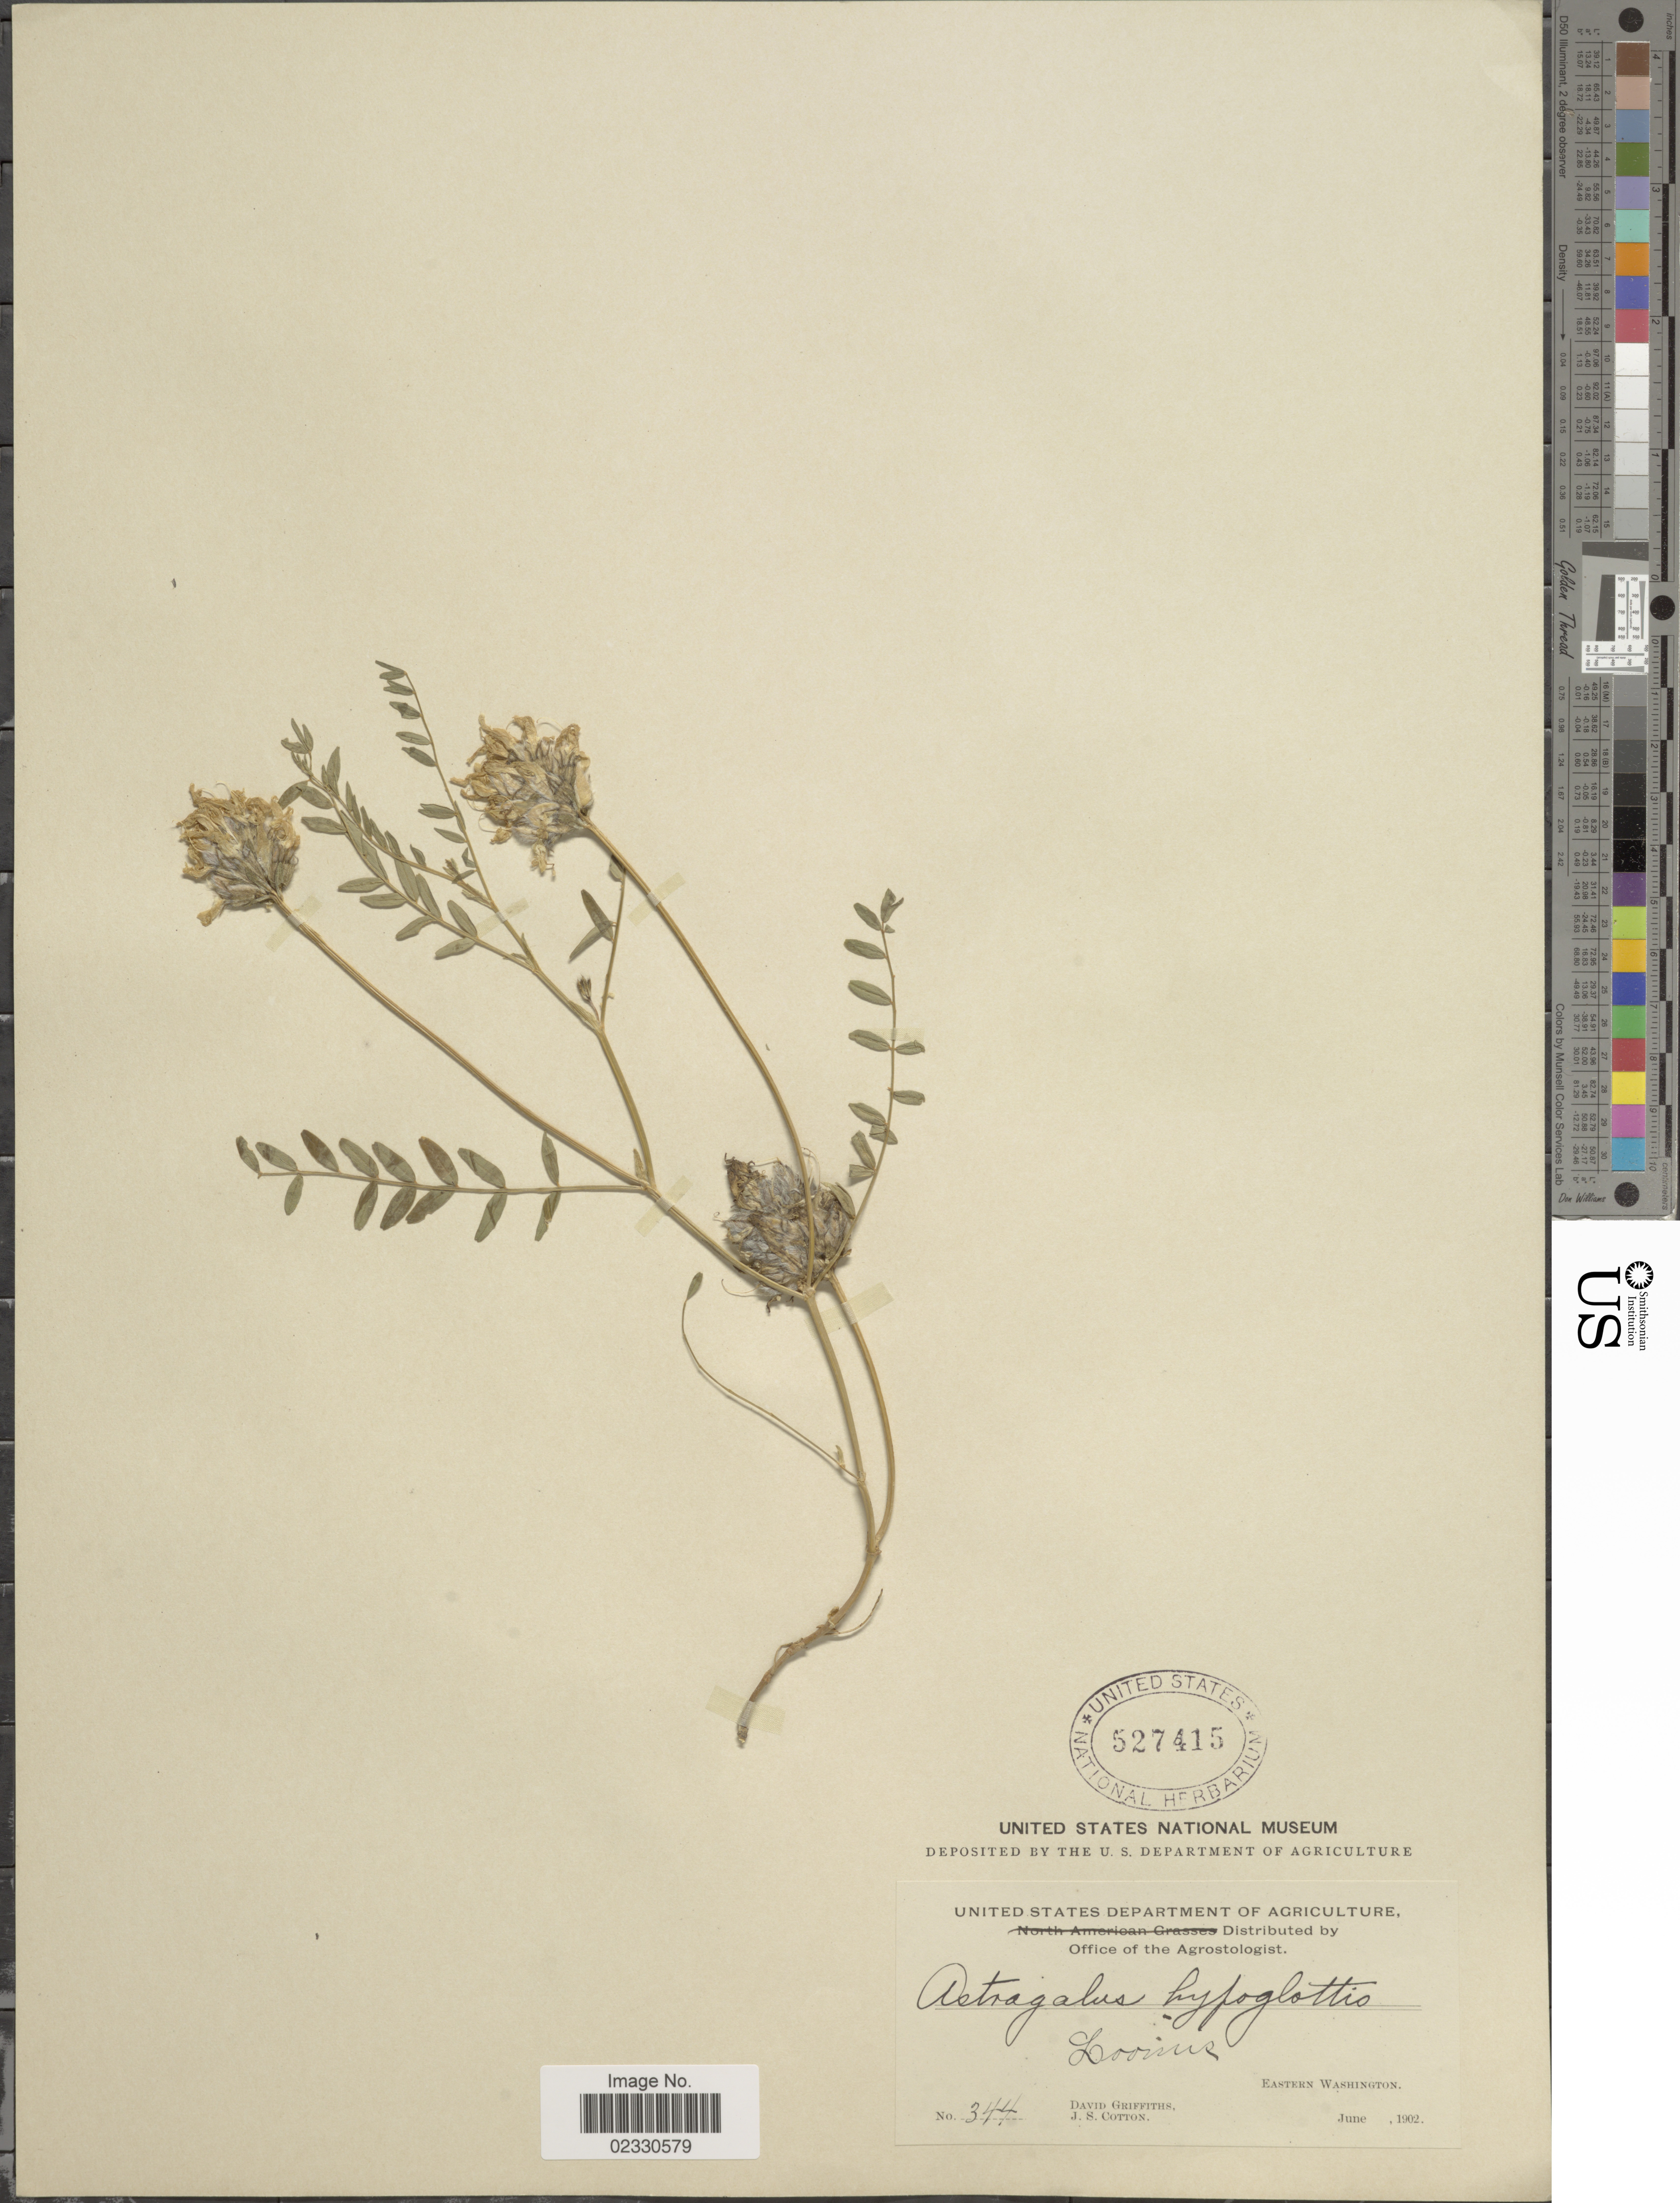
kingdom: Plantae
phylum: Tracheophyta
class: Magnoliopsida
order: Fabales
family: Fabaceae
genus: Astragalus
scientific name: Astragalus dasyglottis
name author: DC.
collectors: D. Griffiths & J. S. Cotton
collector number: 344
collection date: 1902-06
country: United States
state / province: Washington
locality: Loomis, Eastern Washington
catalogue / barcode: US 527415